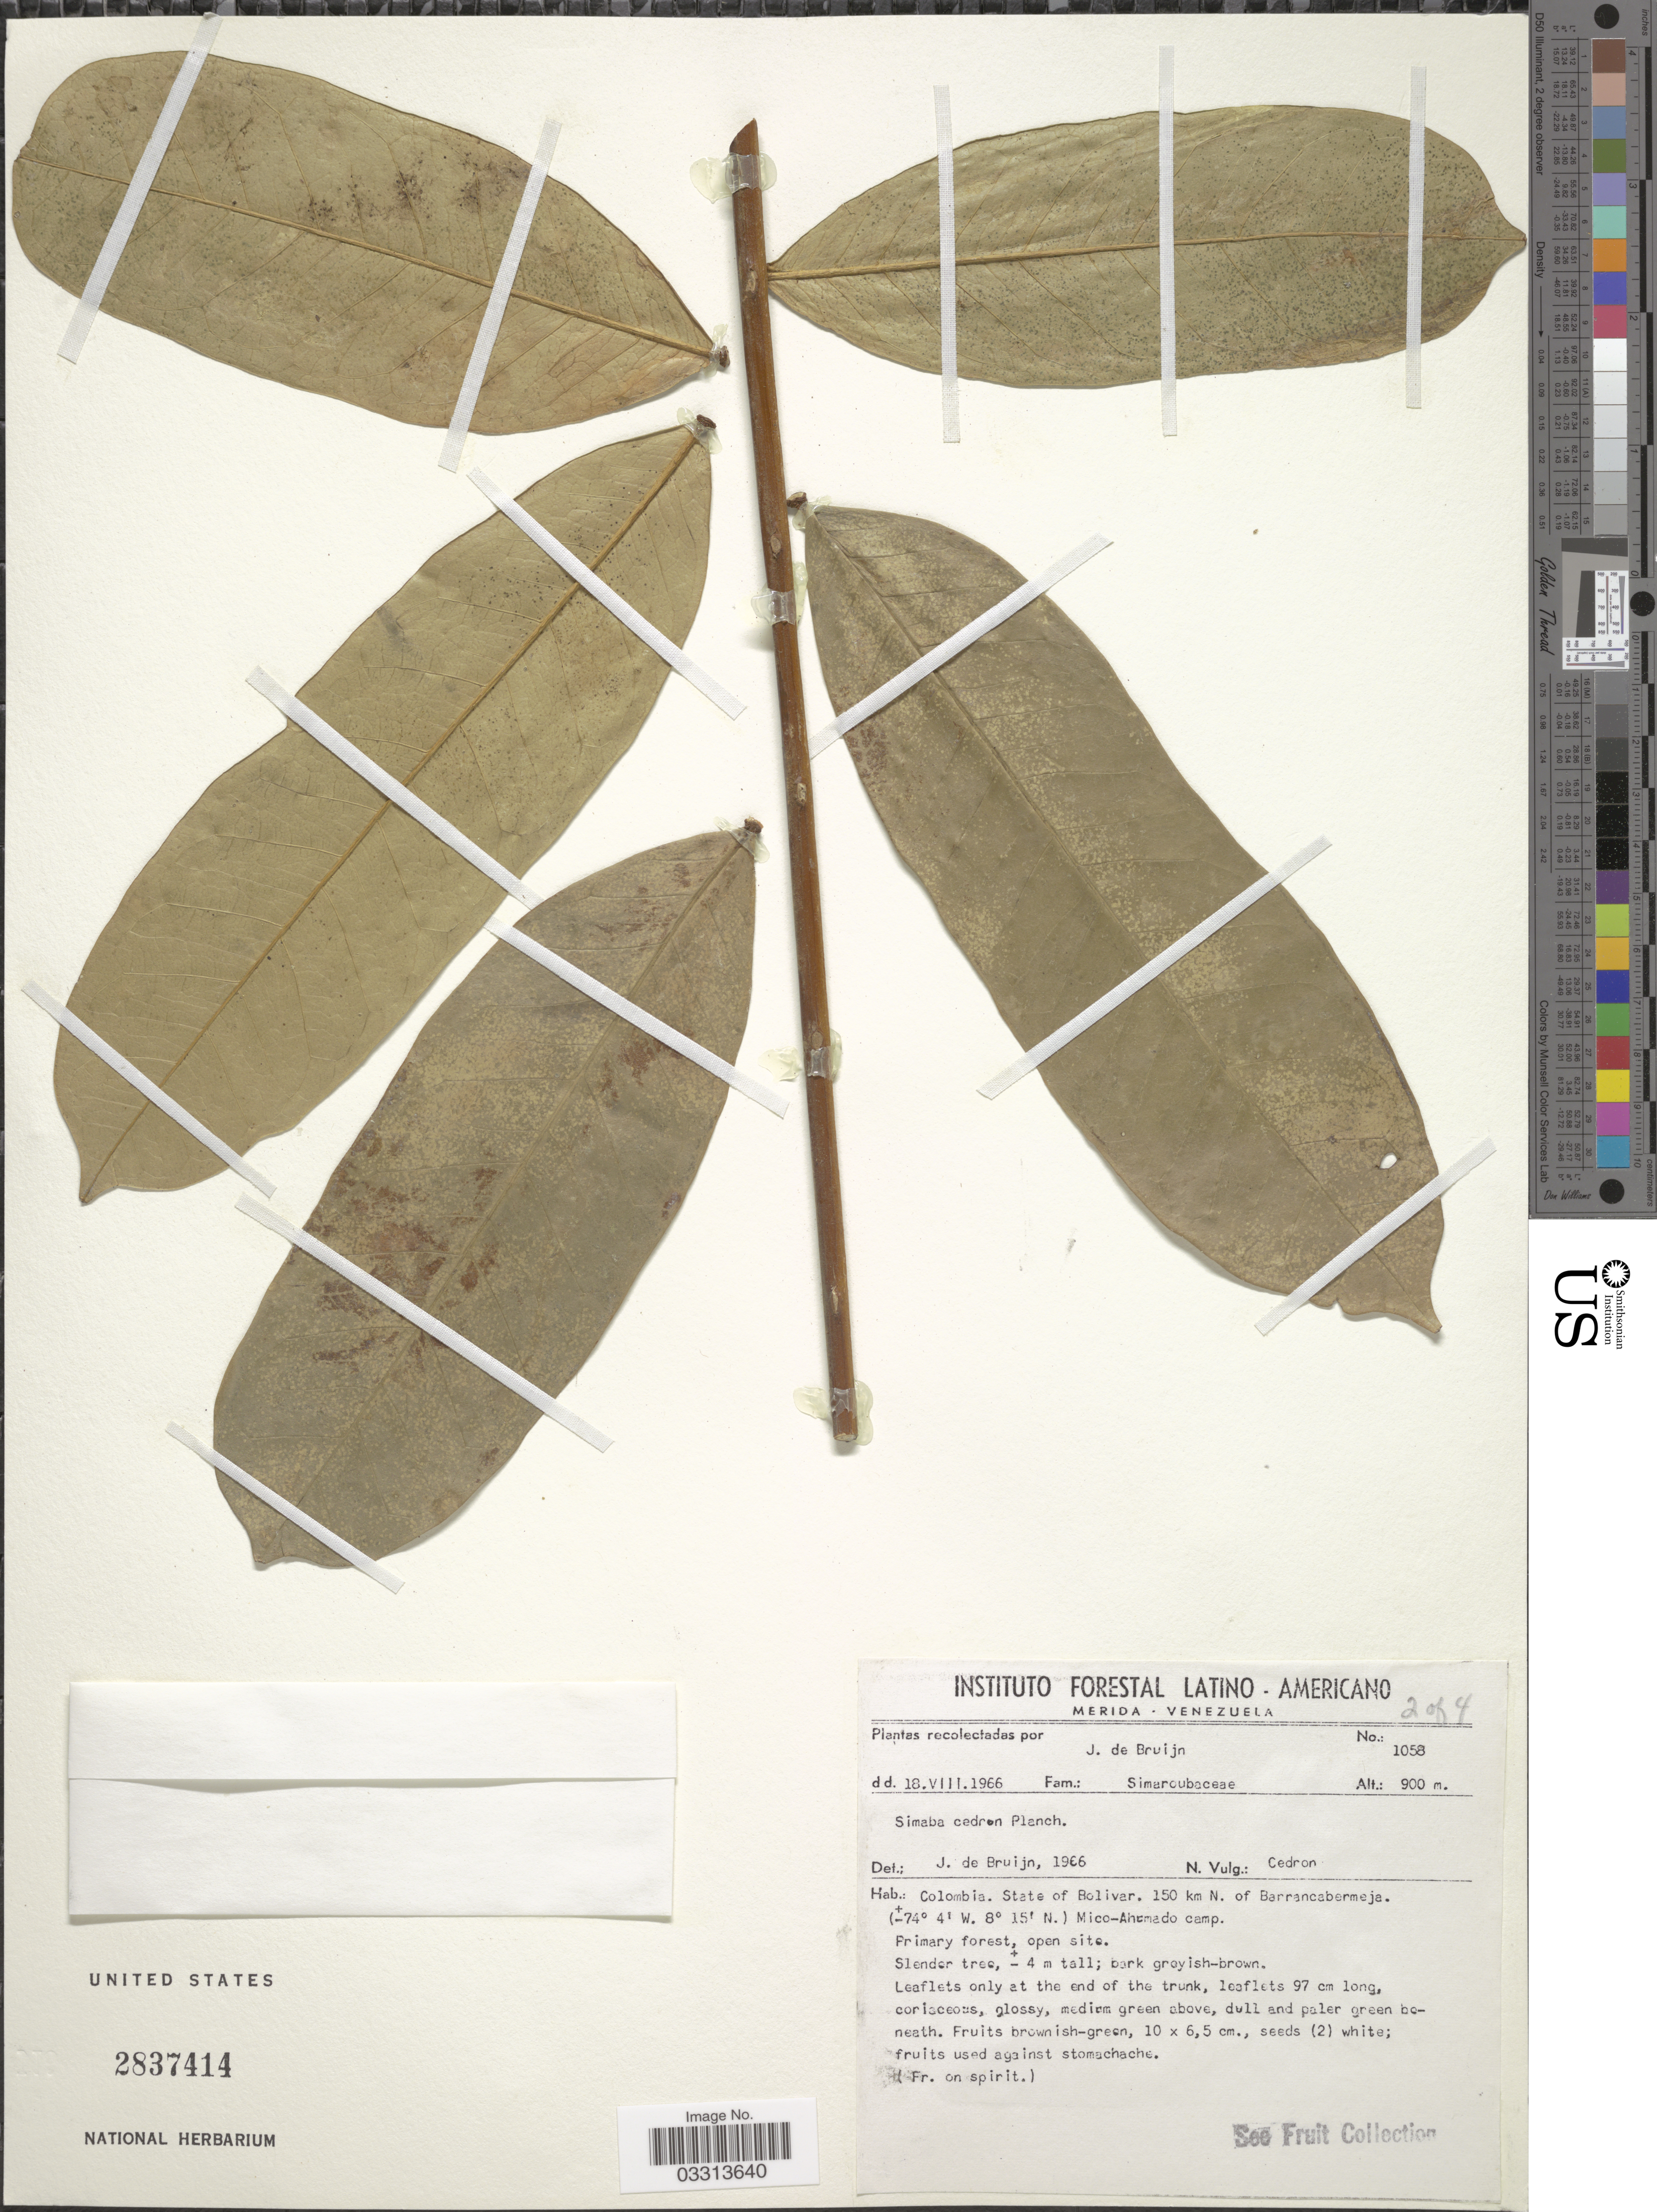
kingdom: Plantae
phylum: Tracheophyta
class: Magnoliopsida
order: Sapindales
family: Simaroubaceae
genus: Homalolepis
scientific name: Homalolepis cedron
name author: (Planch.) Devecchi & Pirani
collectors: J. Bruijn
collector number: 1058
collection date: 1966-08-18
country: Colombia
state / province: Bolívar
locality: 150 km N. of Barrancabermeja. Mico-Ahemado camp.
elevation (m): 900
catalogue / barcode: US 2837414